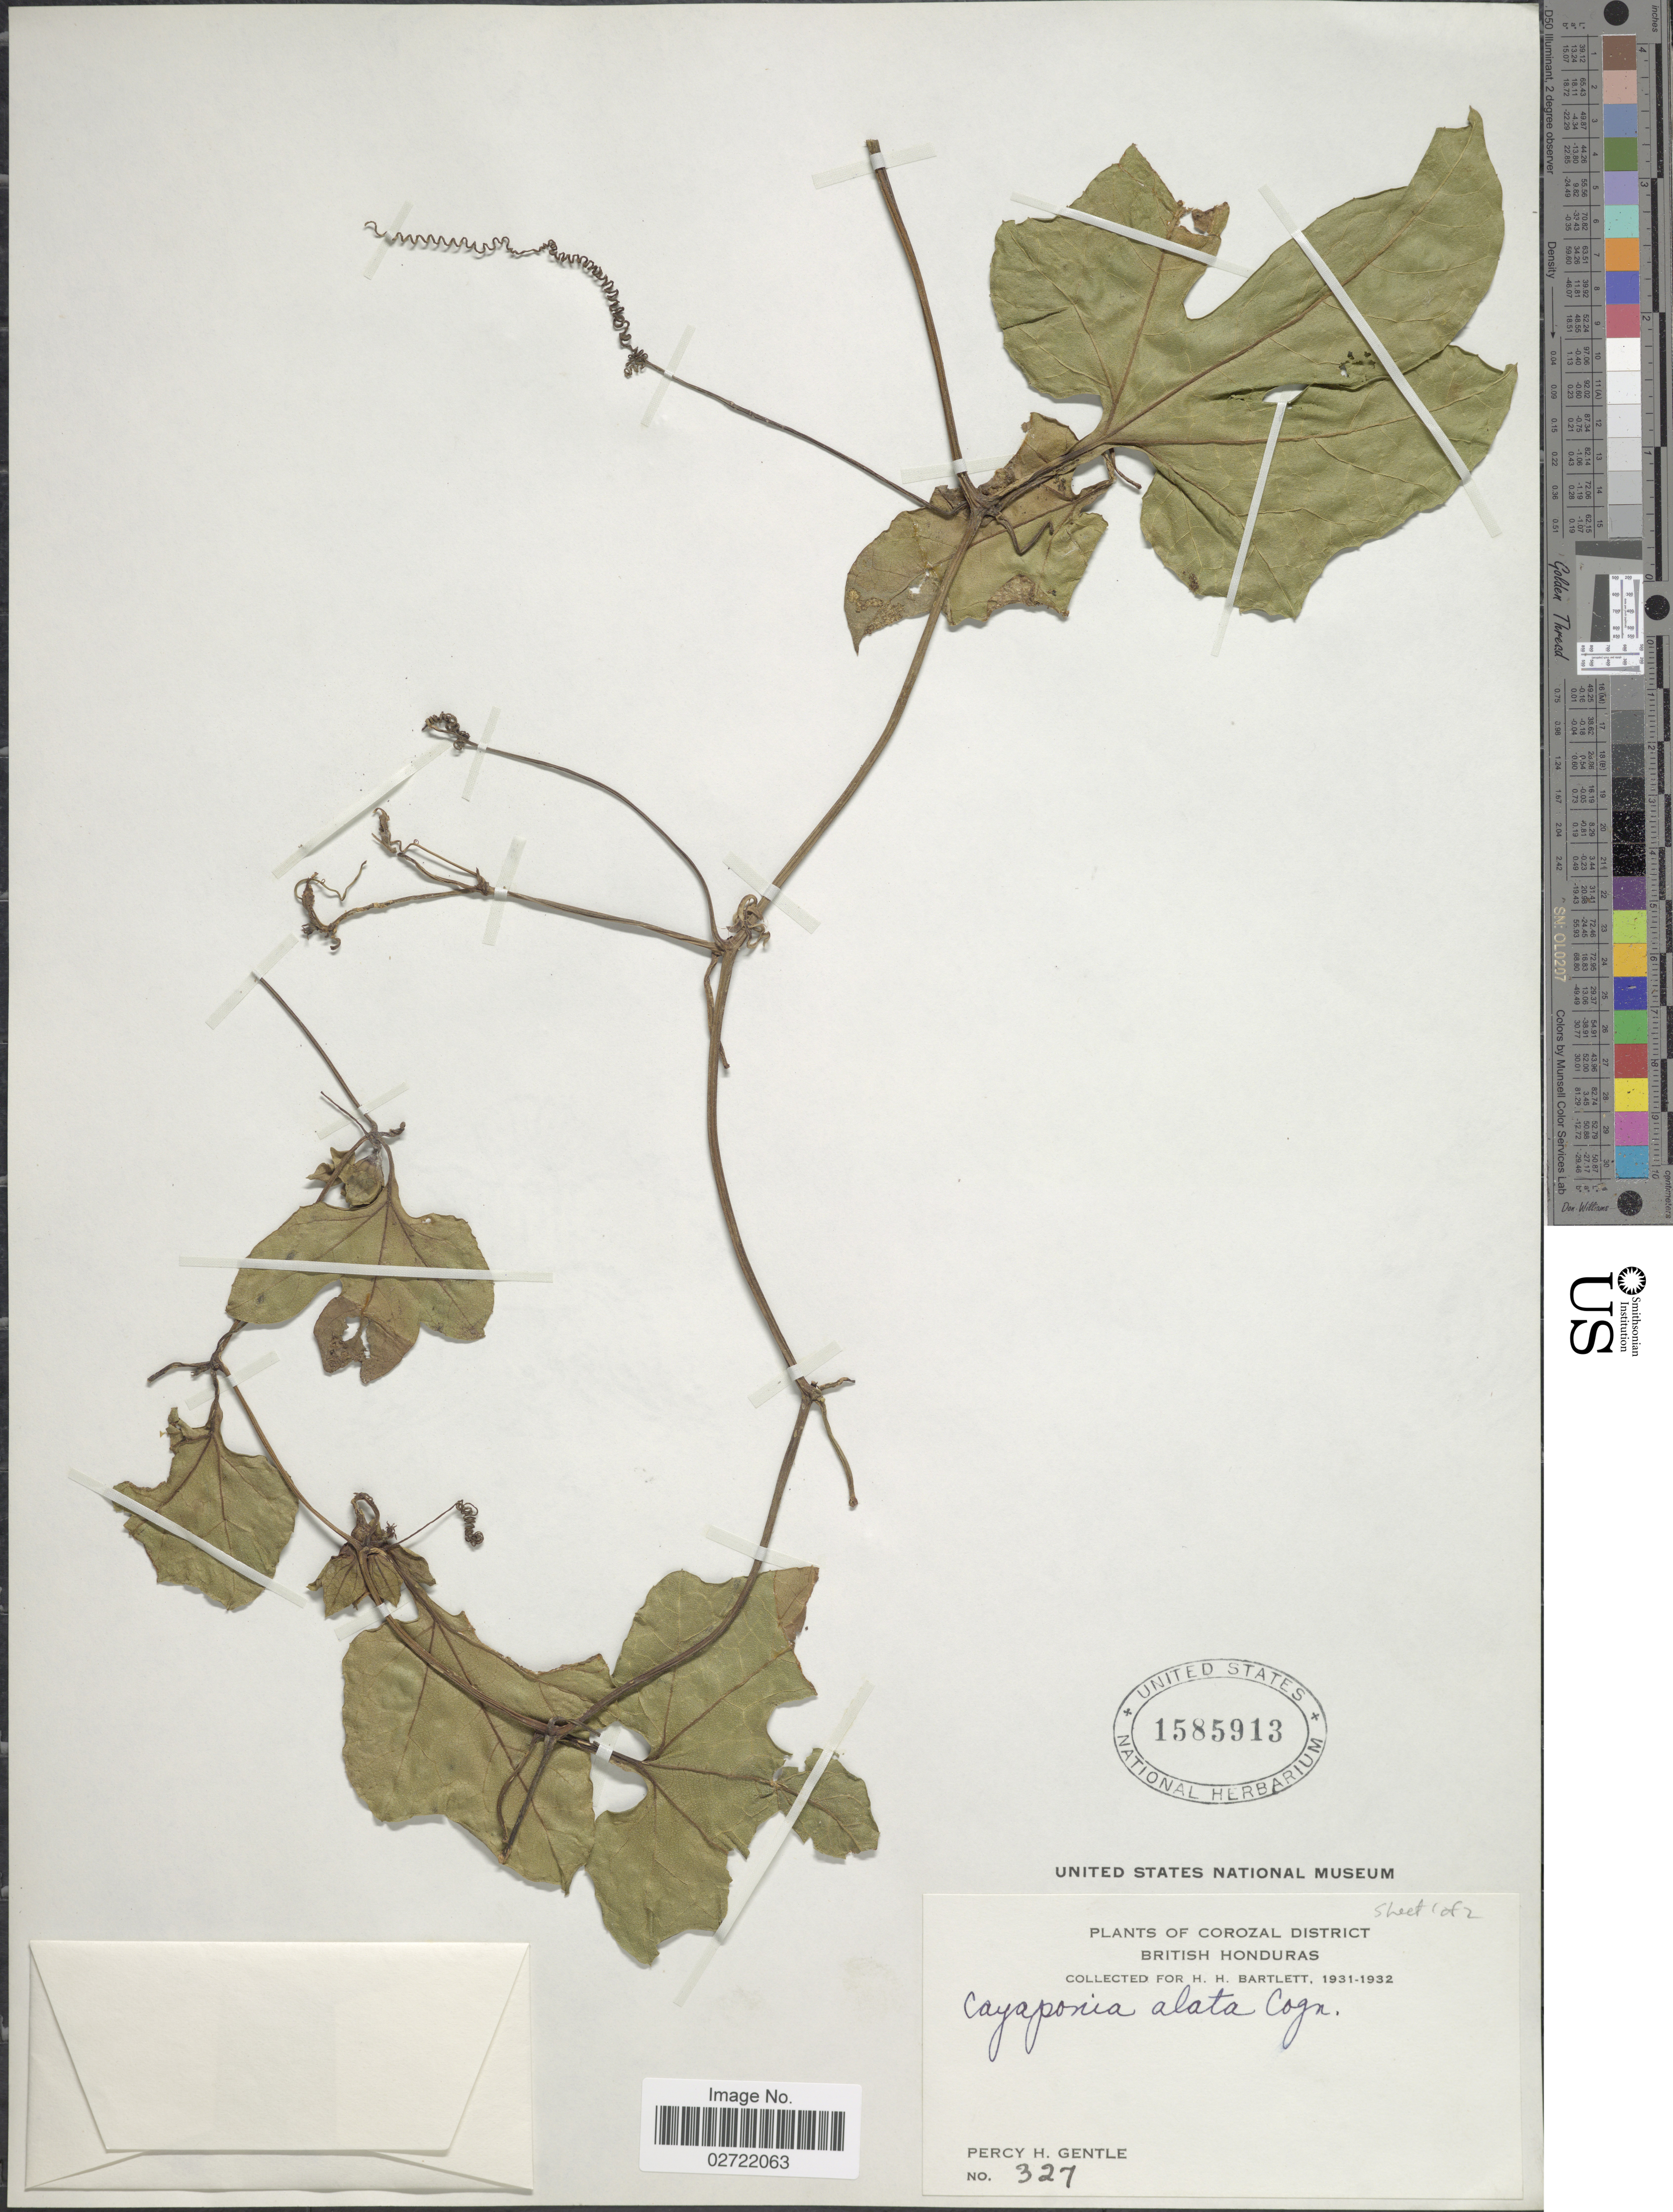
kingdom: Plantae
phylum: Tracheophyta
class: Magnoliopsida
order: Cucurbitales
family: Cucurbitaceae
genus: Cayaponia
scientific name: Cayaponia alata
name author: Cogn.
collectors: P. H. Gentle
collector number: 327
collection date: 1931/1932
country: Belize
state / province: Corozal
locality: Corozal District, British Honduras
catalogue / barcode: US 1585913